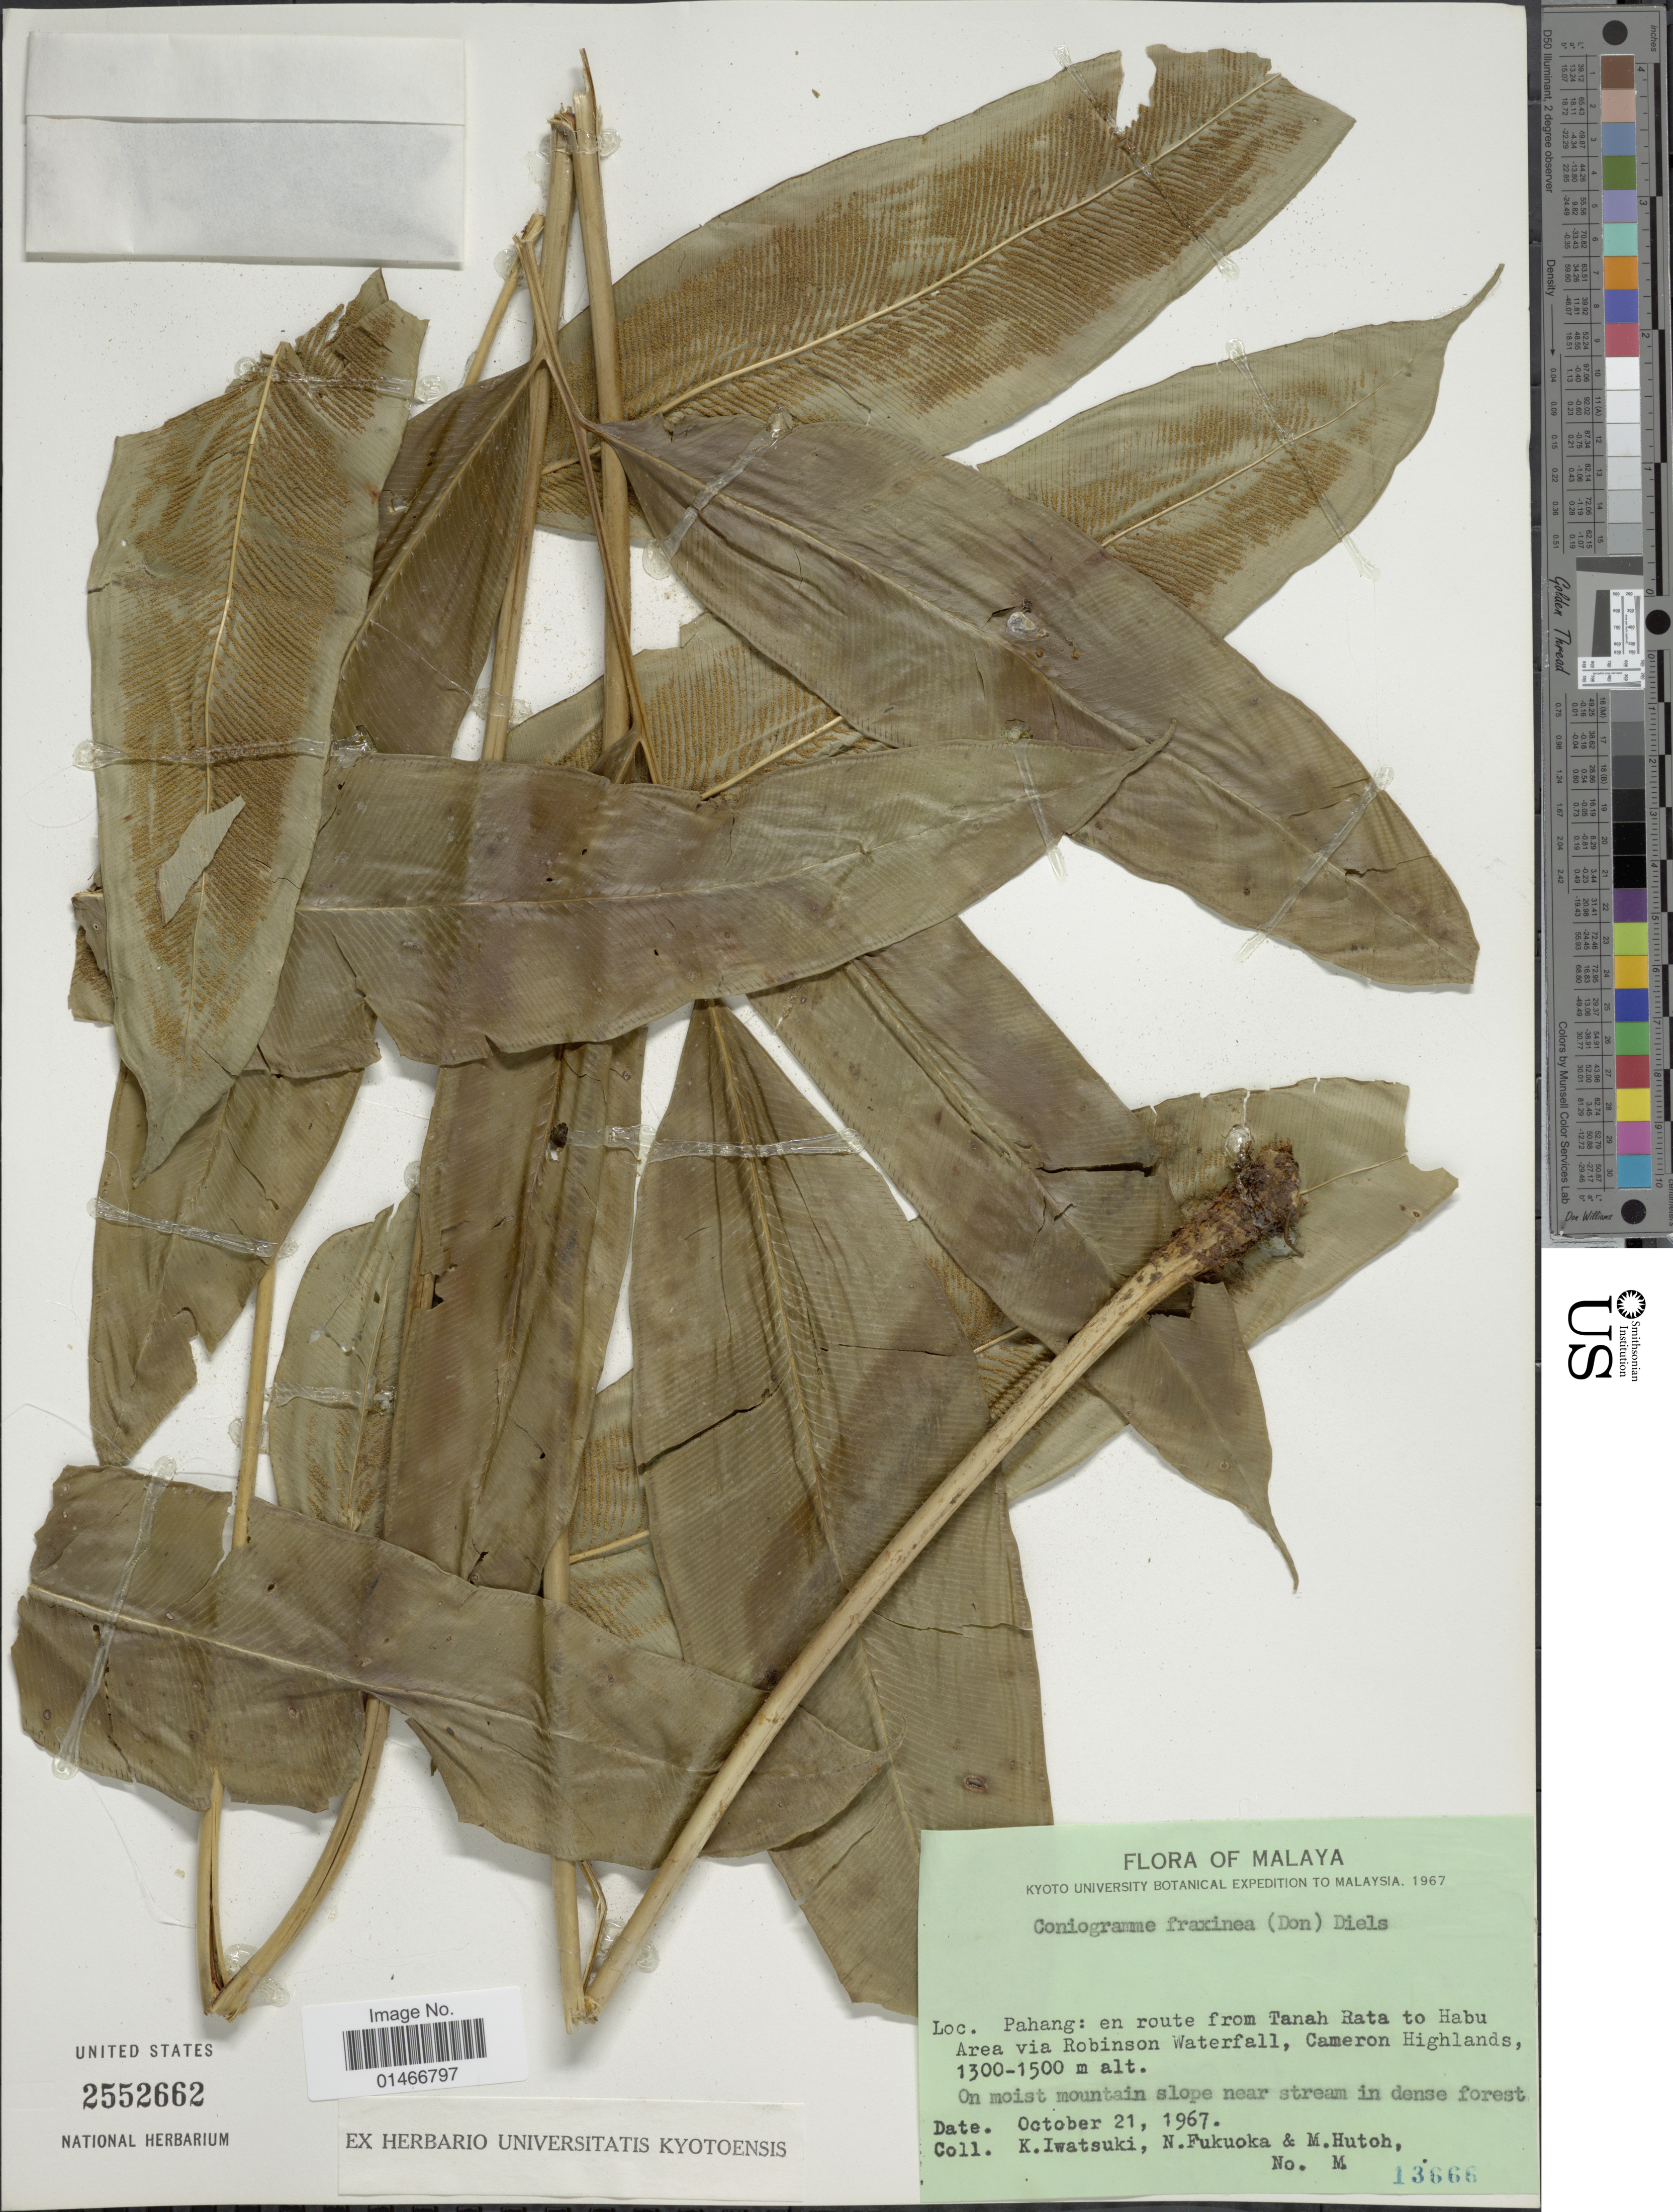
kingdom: Plantae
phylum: Tracheophyta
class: Polypodiopsida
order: Polypodiales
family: Pteridaceae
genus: Coniogramme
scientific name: Coniogramme fraxinea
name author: (D. Don) Diels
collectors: K. Iwatsuki, N. Fukuoka & M. Hutoh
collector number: M13666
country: Malaysia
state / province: Pahang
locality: Malaya. En route from Tanah Rata to Habu Area via Robinson Waterfall, Cameron Highlands.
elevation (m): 1300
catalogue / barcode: US 2552662